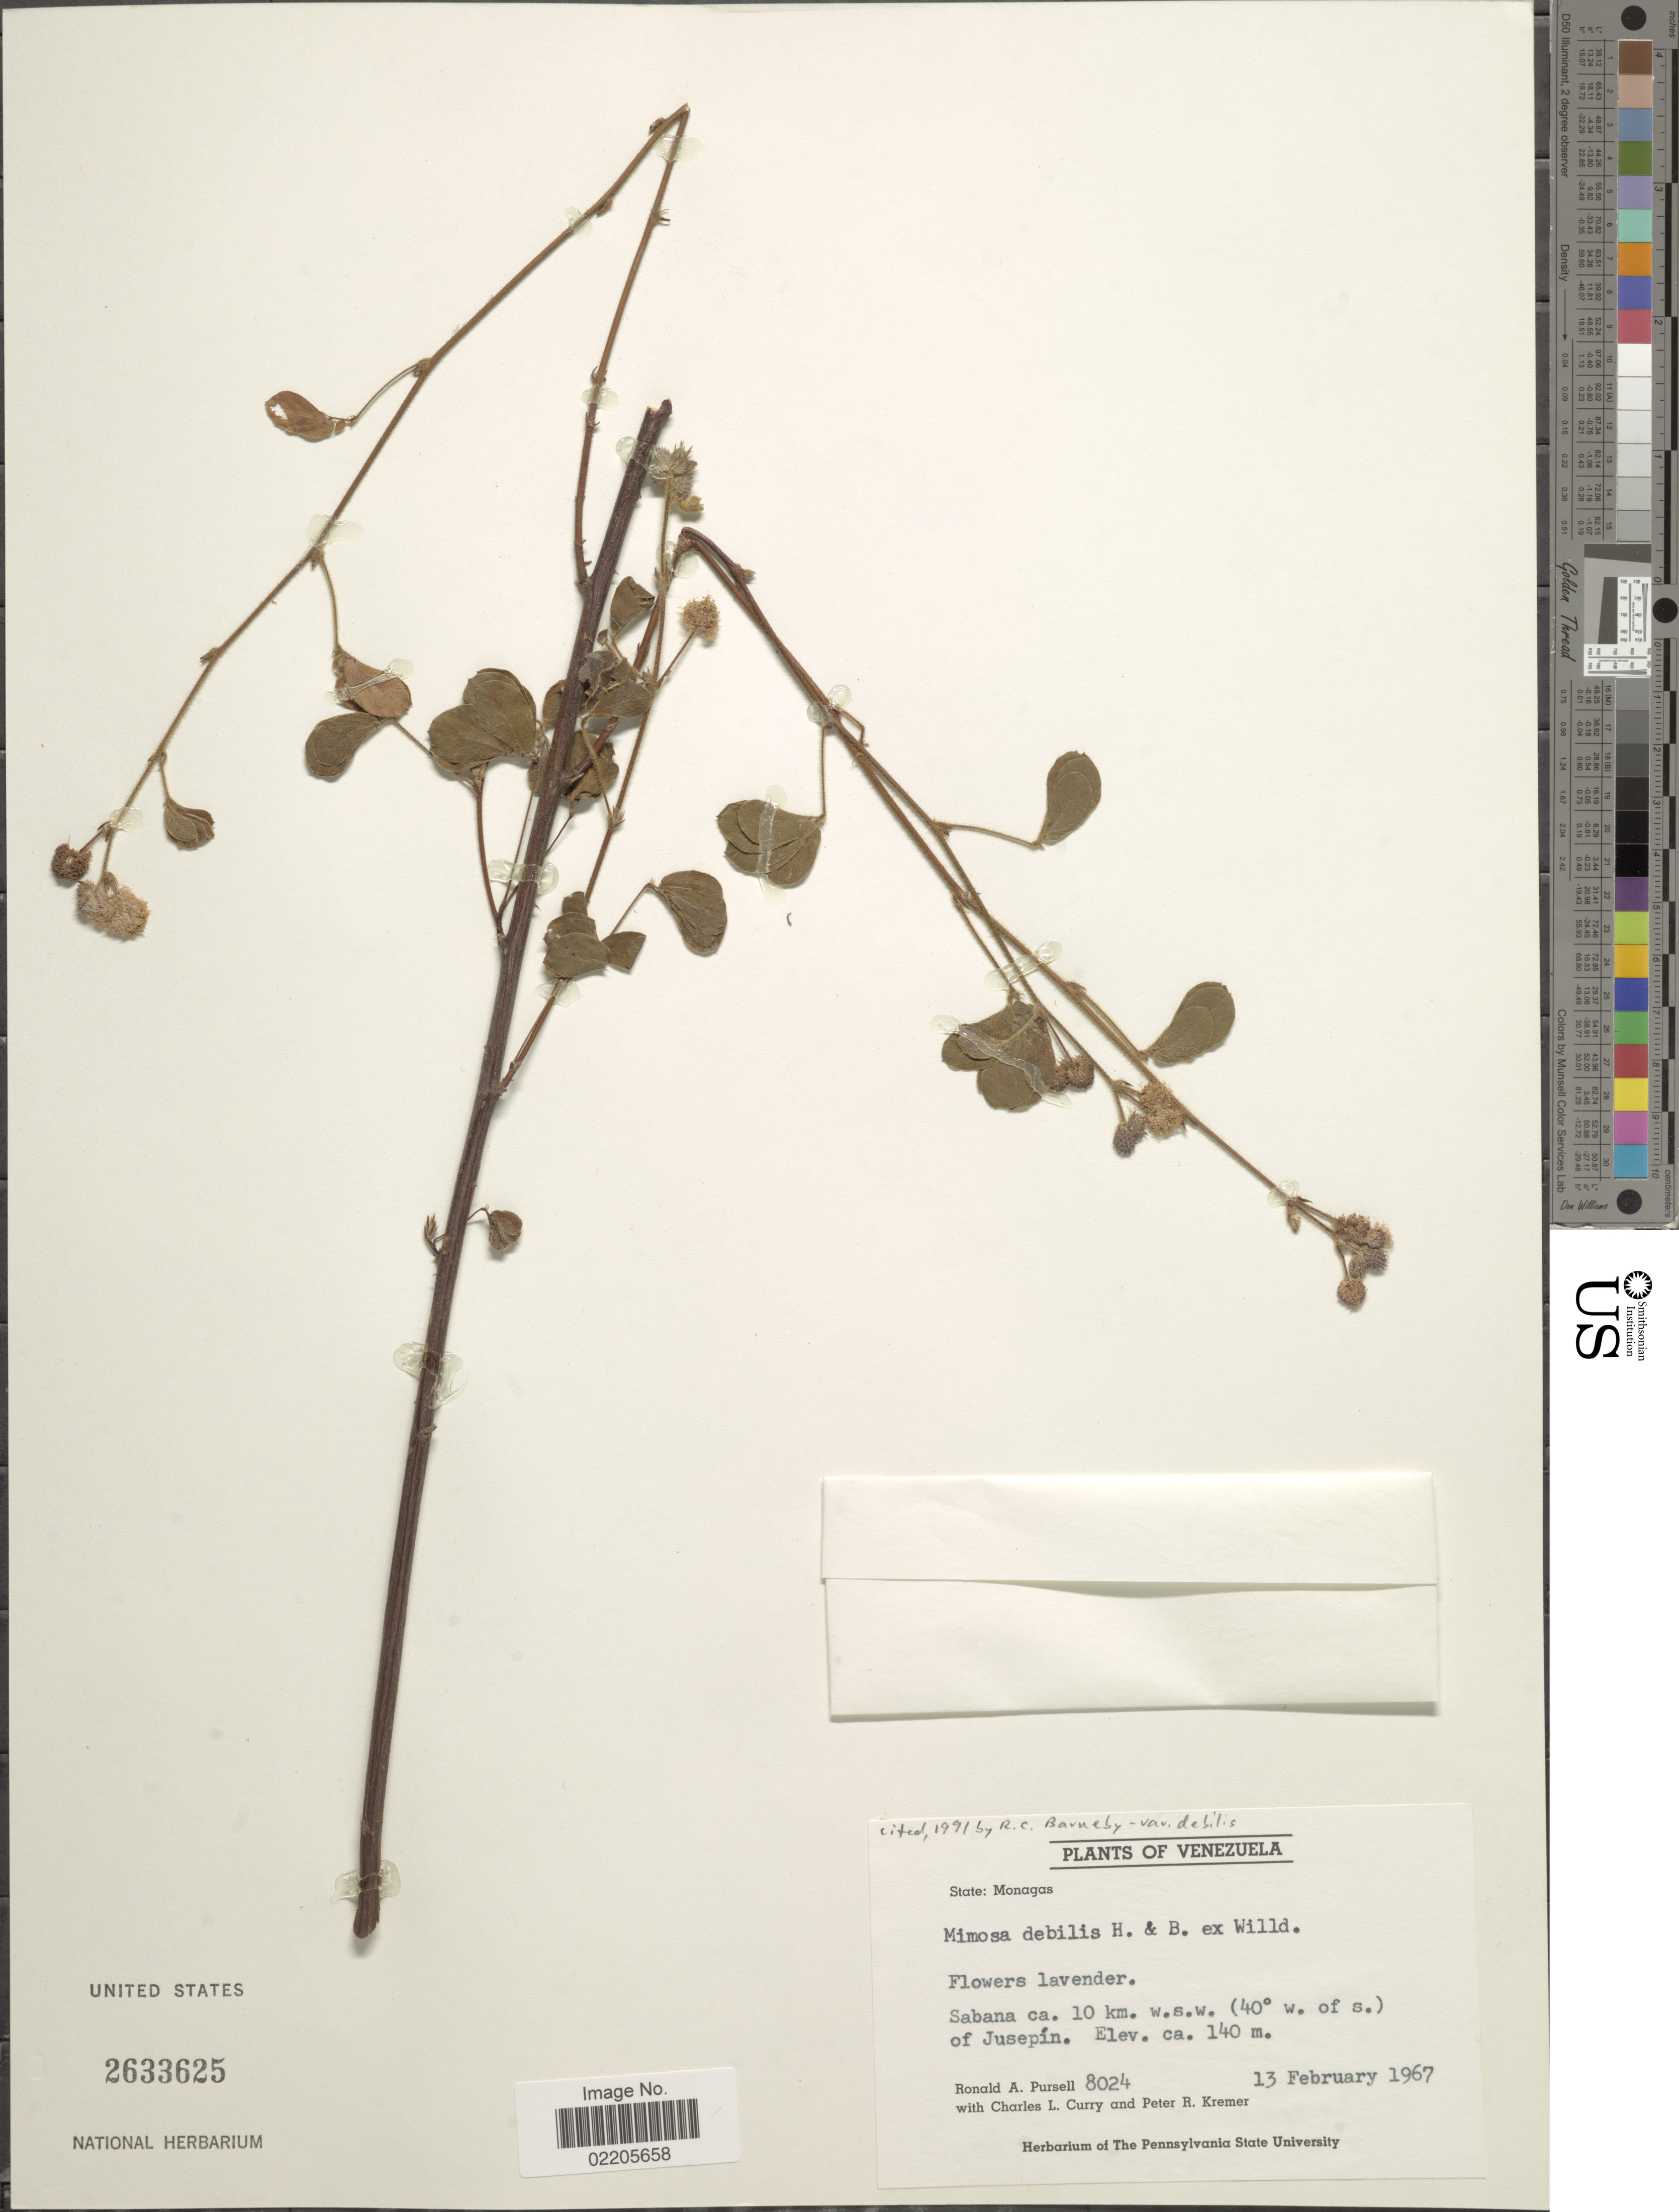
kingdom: Plantae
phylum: Tracheophyta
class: Magnoliopsida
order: Fabales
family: Fabaceae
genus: Mimosa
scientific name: Mimosa debilis var. debilis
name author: Humb. & Bonpl. ex Willd.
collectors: R. A. Pursell, C. L. Curry & P. Kremer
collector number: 8024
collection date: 1967-02-13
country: Venezuela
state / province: Monagas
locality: Sabana ca. 10 km. w. s. w. (40° w. of s.) of Jusepin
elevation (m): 140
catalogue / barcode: US 2633625